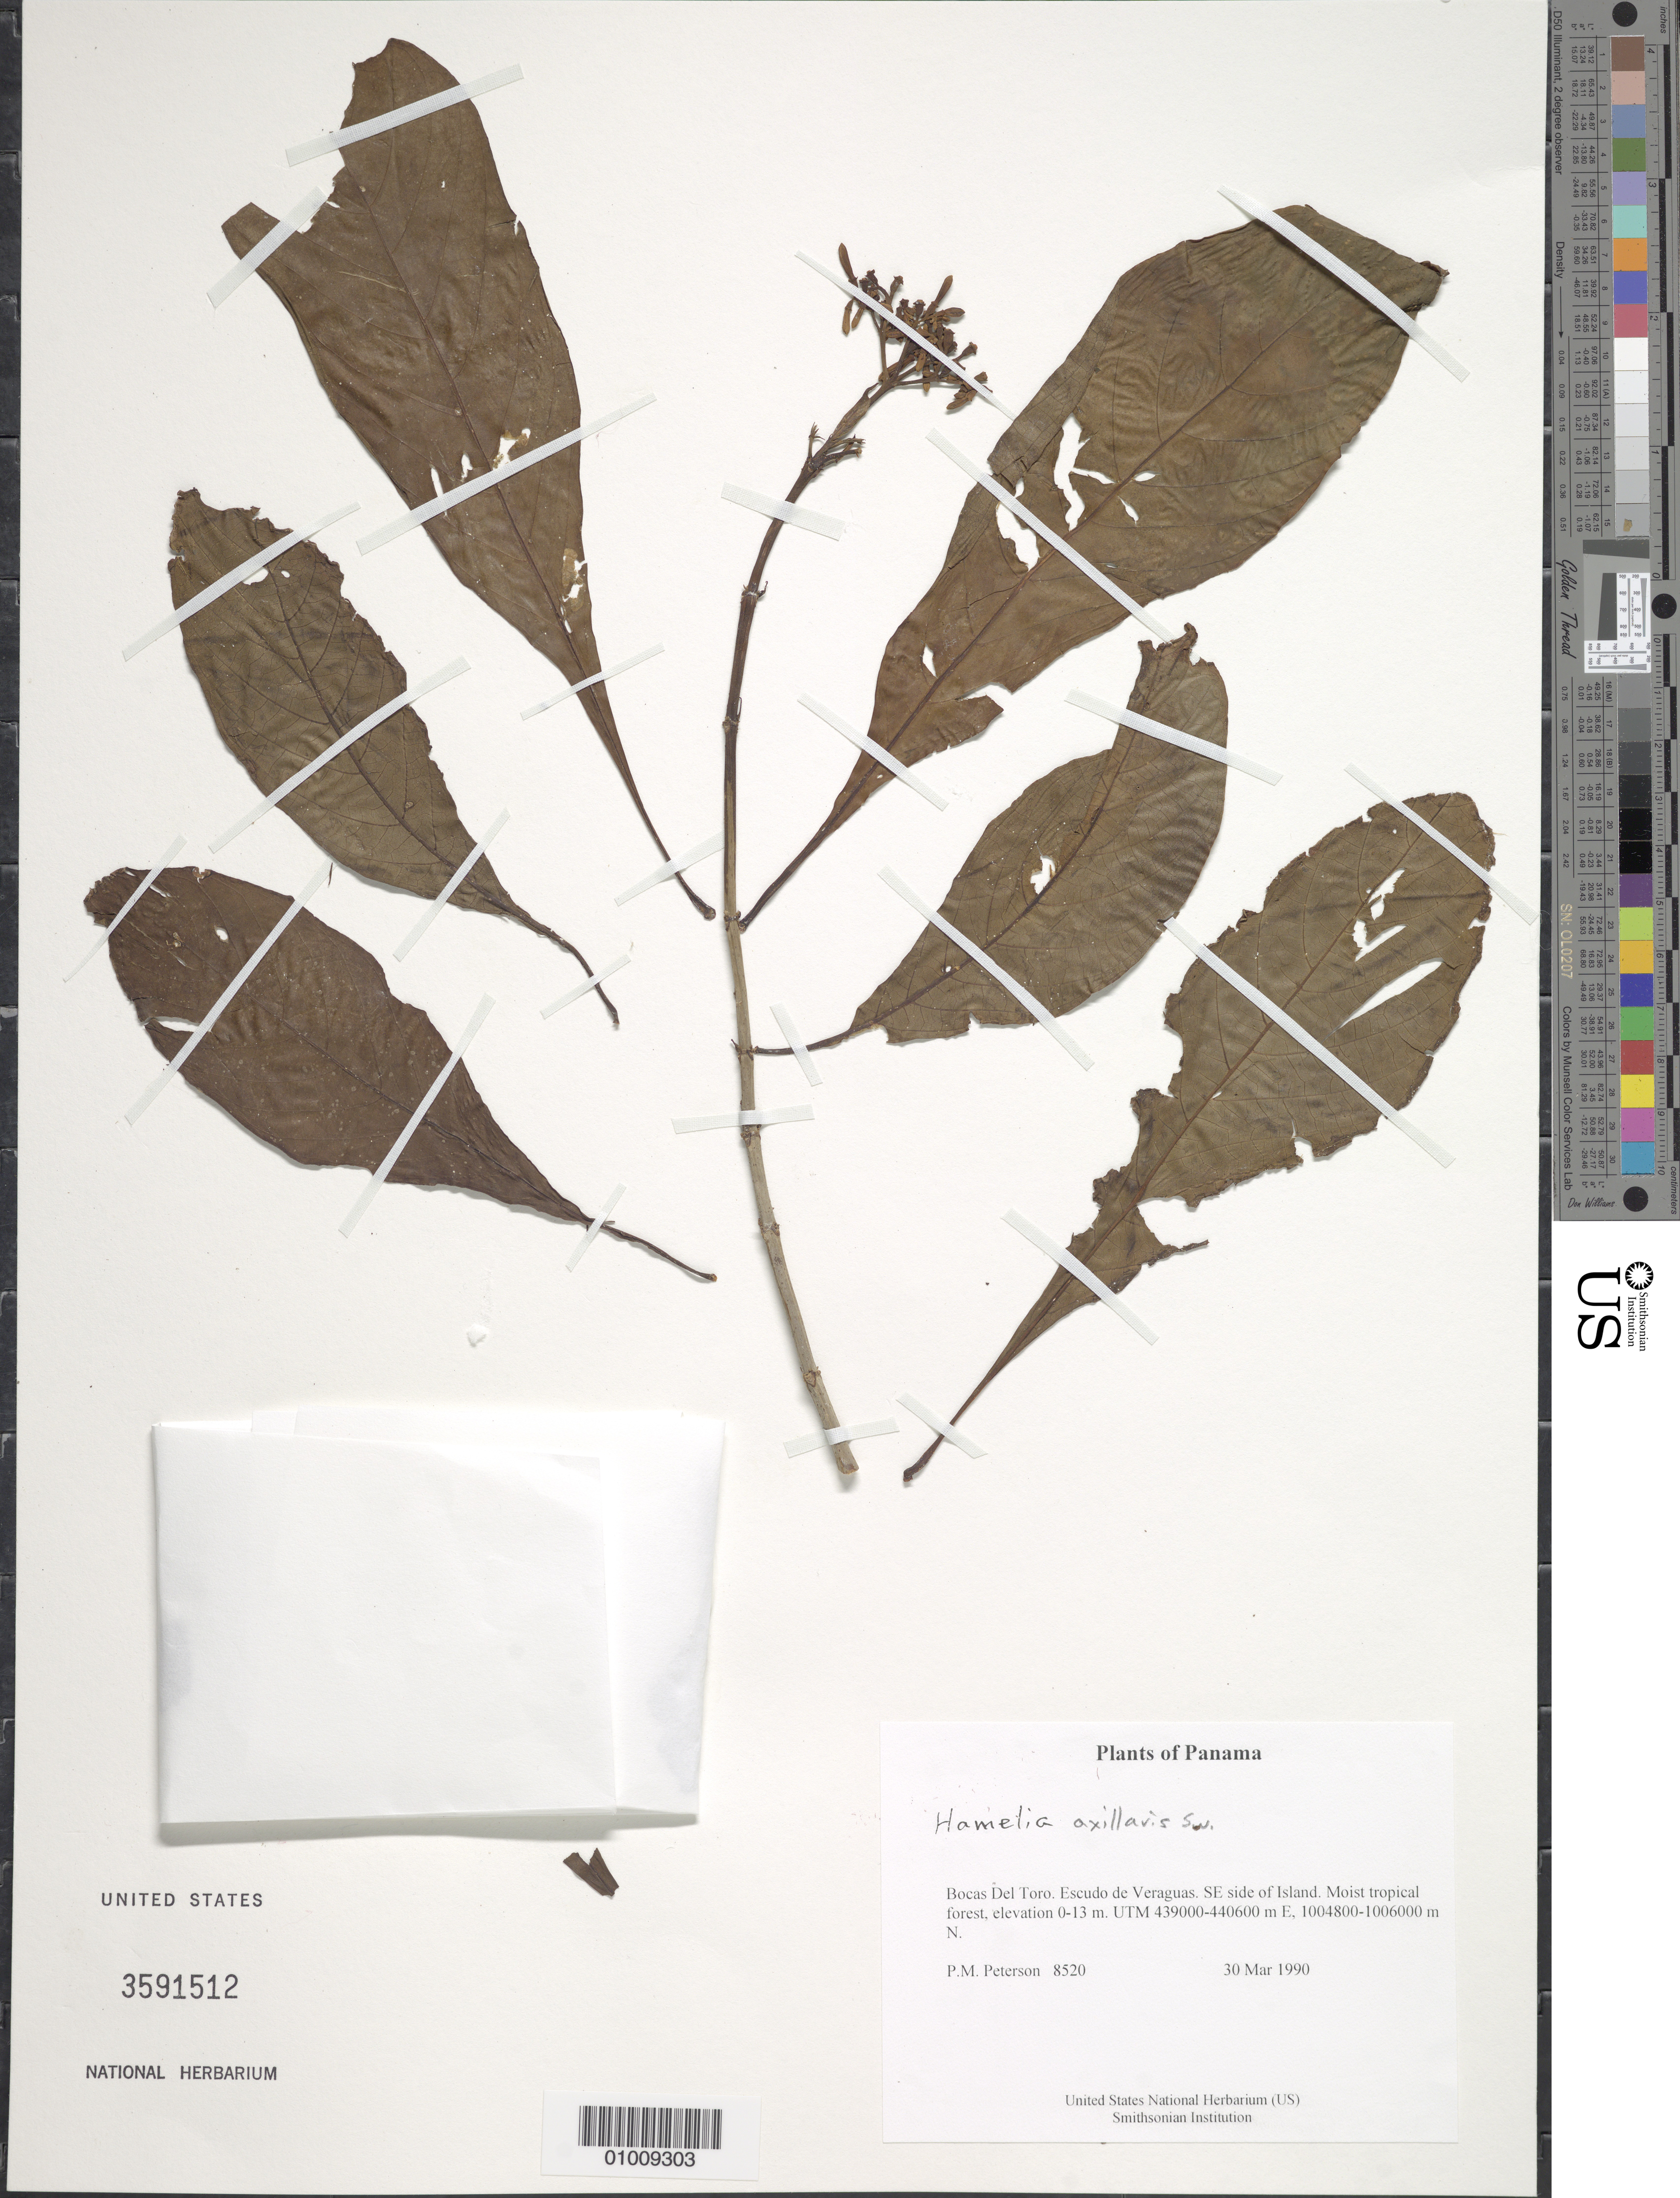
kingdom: Plantae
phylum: Tracheophyta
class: Magnoliopsida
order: Gentianales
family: Rubiaceae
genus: Hamelia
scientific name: Hamelia axillaris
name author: Sw.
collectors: P. M. Peterson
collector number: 08520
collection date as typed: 30 Mar 1990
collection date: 1990-03-30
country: Panama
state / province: Bocas del Toro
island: Escudo de Veraguas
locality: SE side of Island.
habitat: Moist tropical forest, UTM 439000-440600 m E, 1004800-1006000 m N.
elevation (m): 0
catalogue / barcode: US 3591512